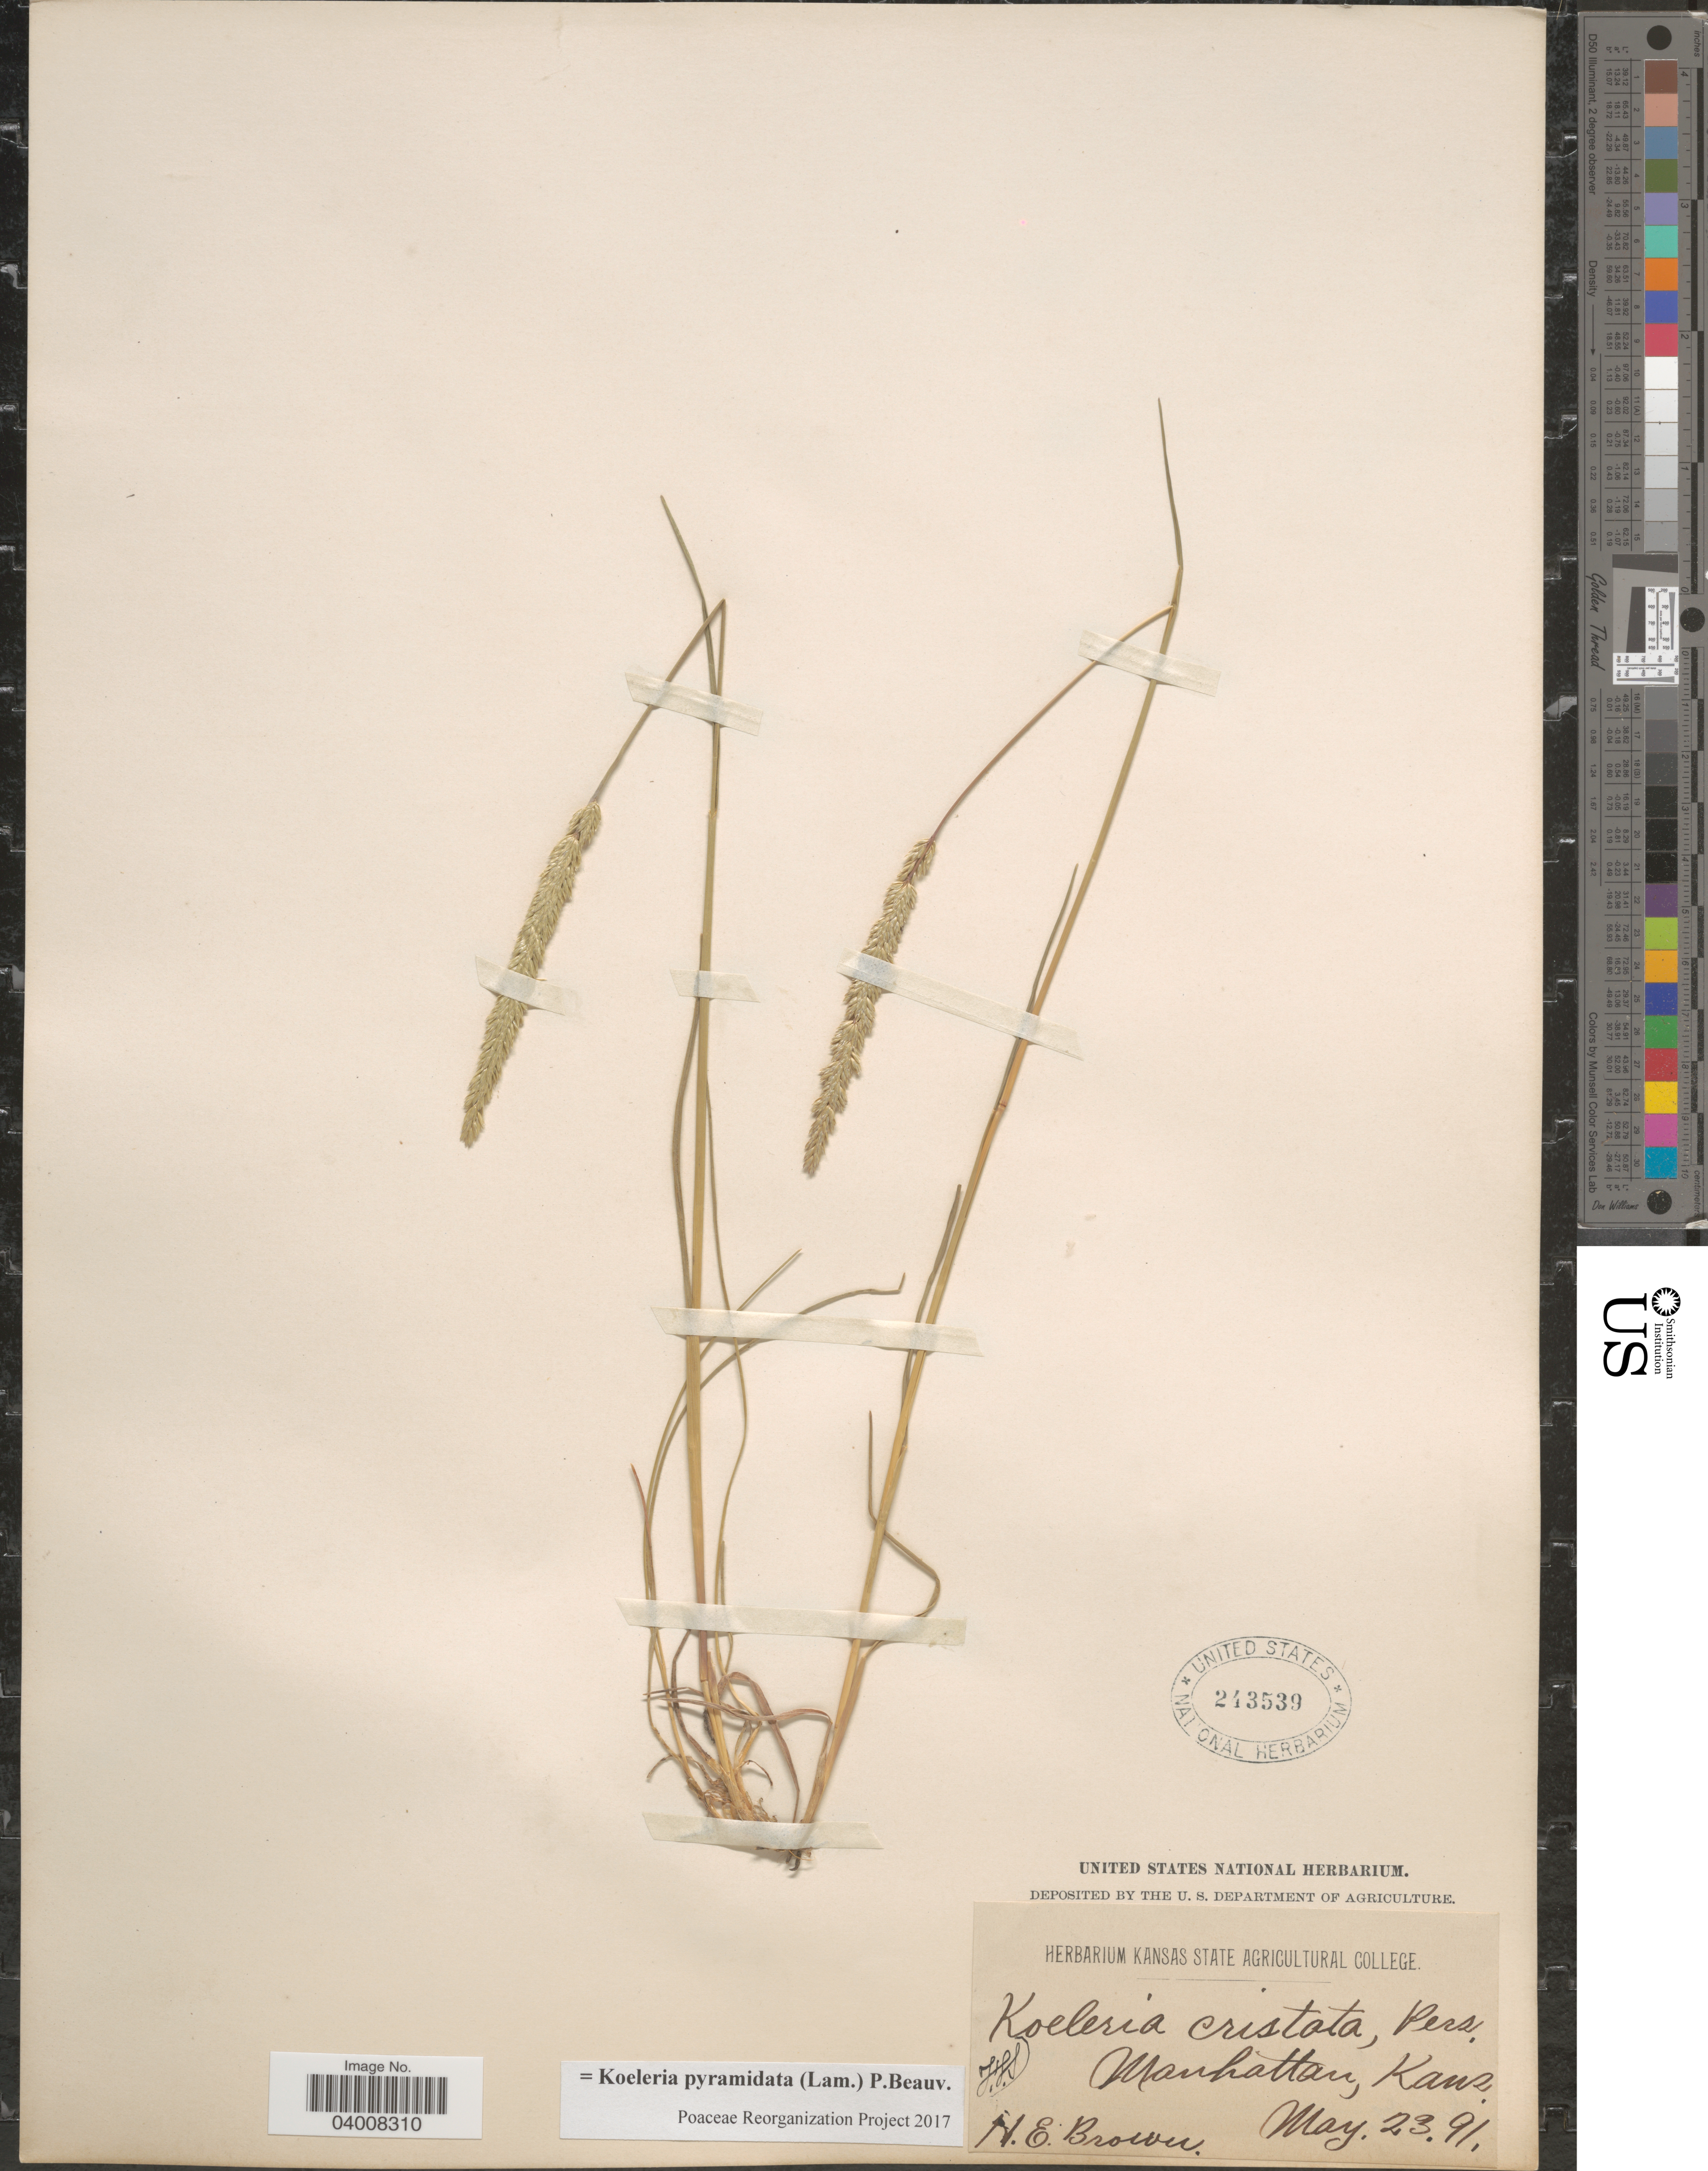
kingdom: Plantae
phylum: Tracheophyta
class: Liliopsida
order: Poales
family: Poaceae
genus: Koeleria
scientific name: Koeleria pyramidata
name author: (Lam.) P. Beauv.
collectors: H. E. Brown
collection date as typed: Transcribed d/m/y: 23/5/91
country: United States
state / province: Kansas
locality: Manhattan.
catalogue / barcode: US 243539